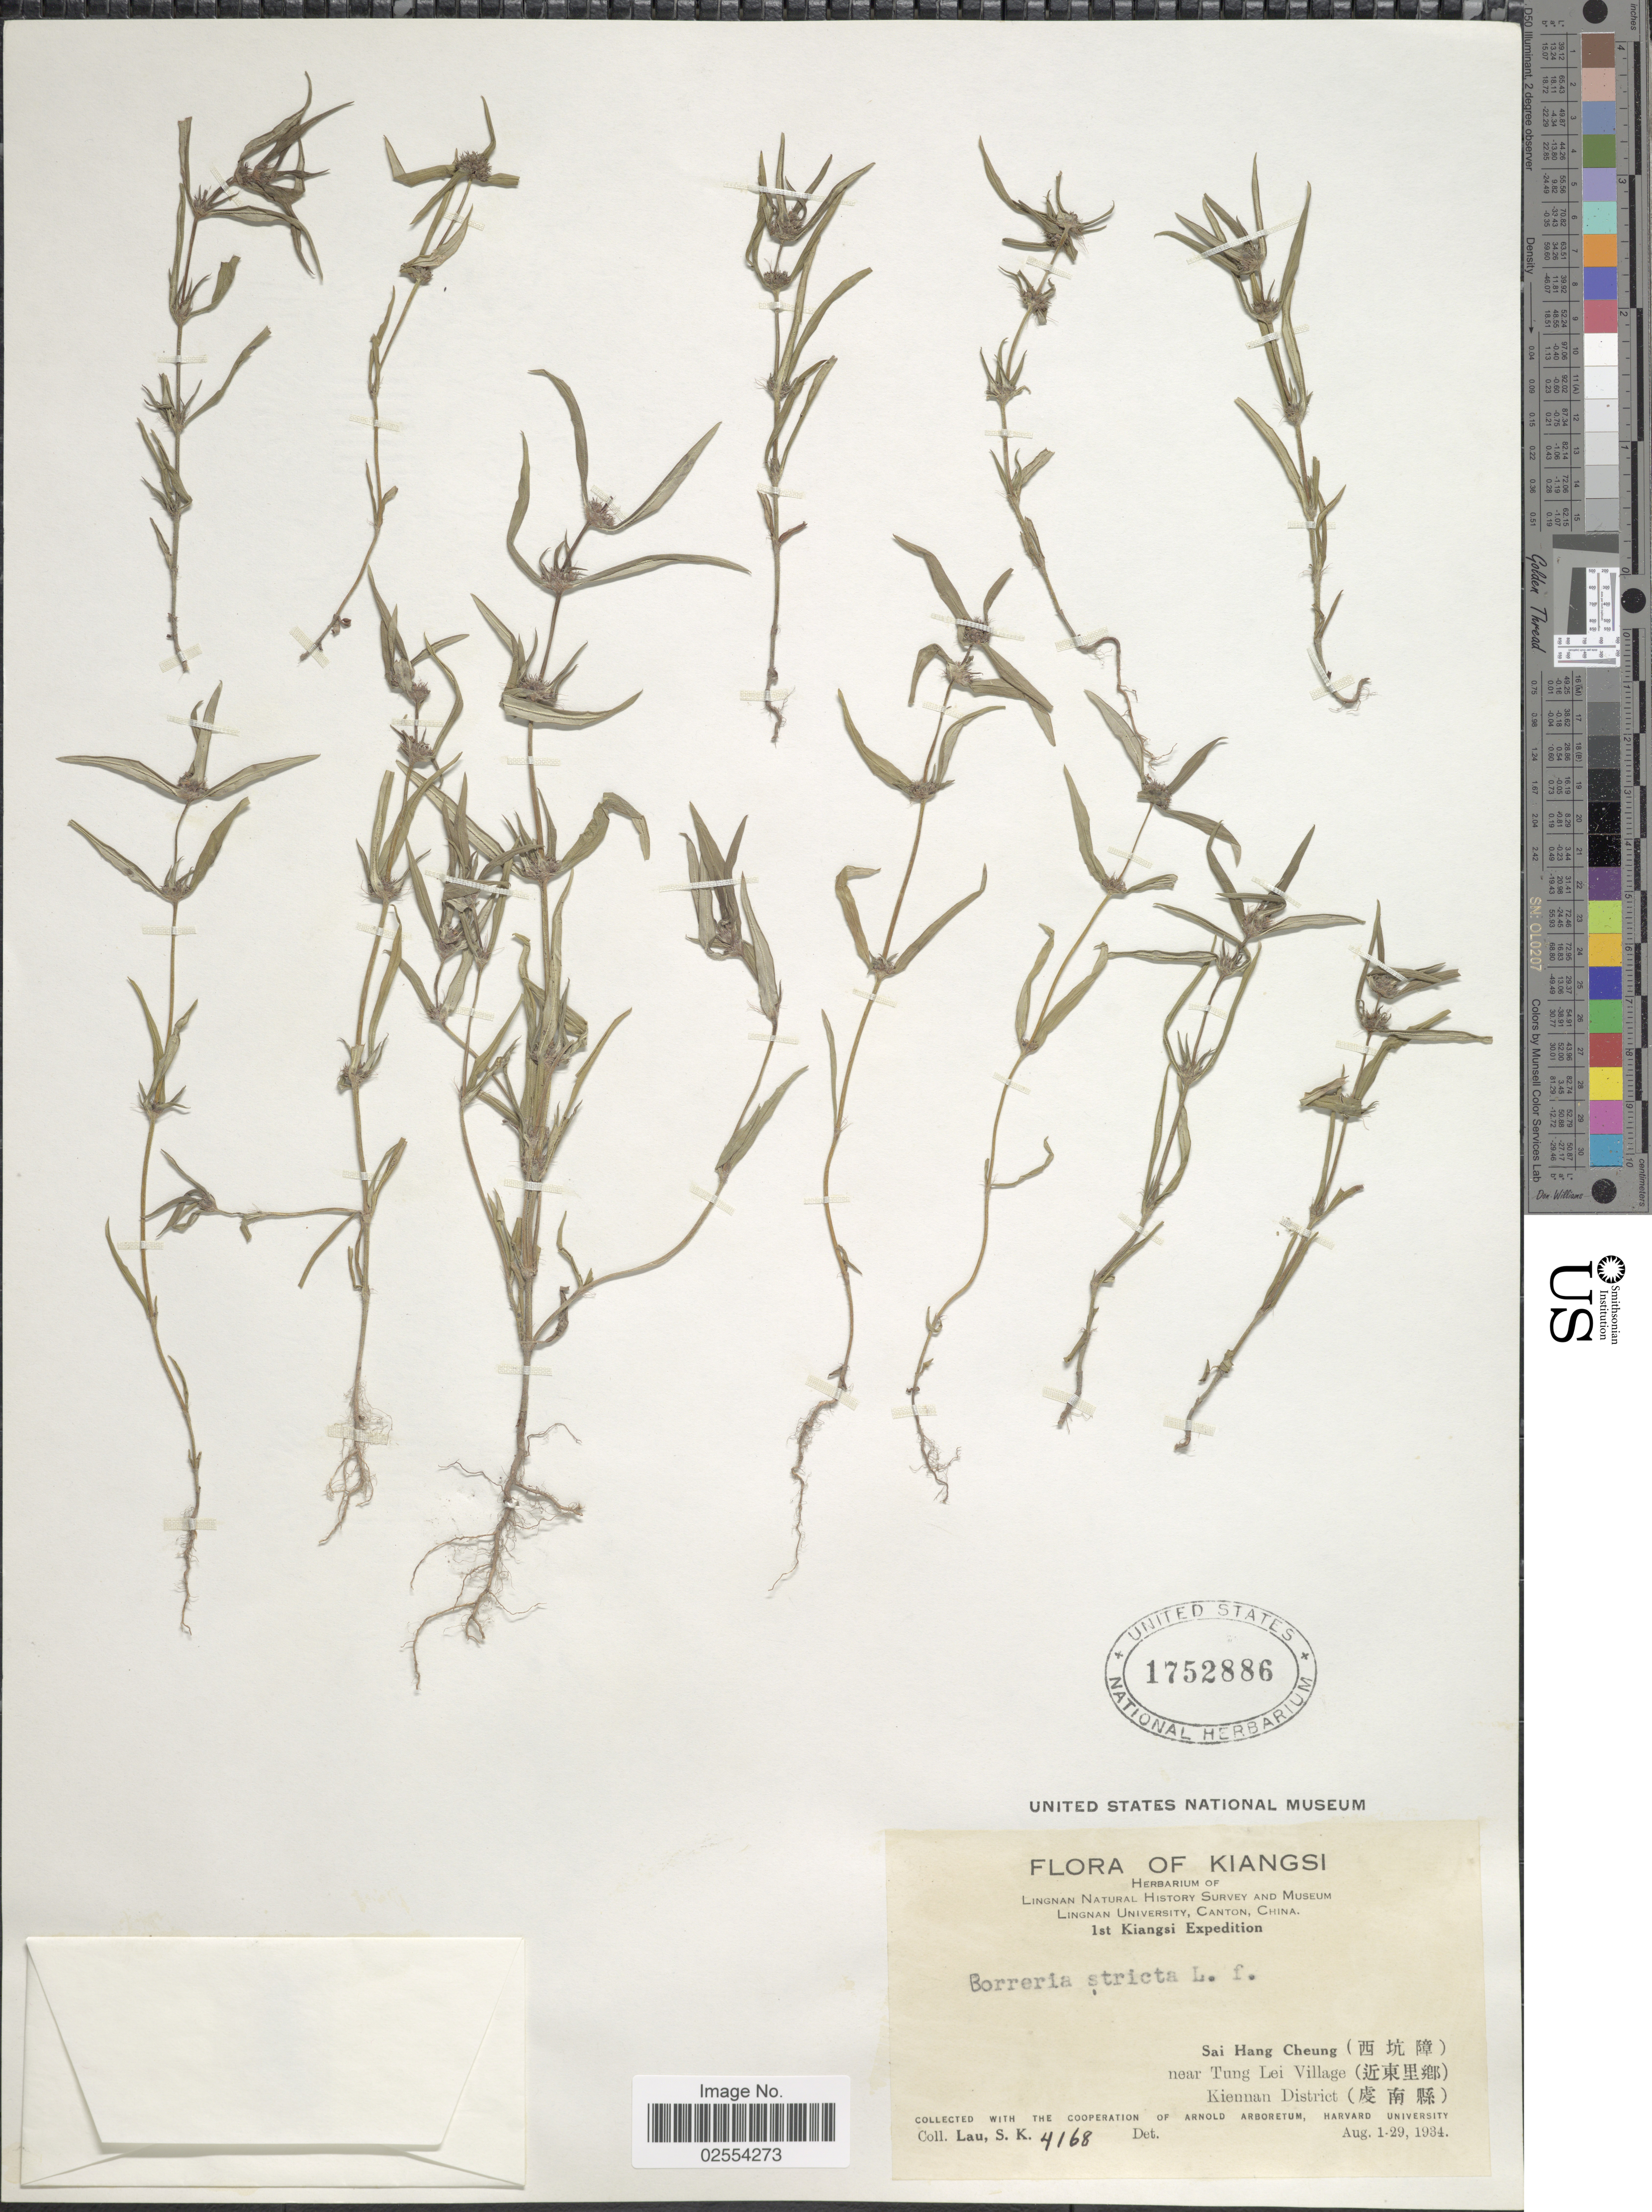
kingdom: Plantae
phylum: Tracheophyta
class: Magnoliopsida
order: Gentianales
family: Rubiaceae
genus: Spermacoce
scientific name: Spermacoce stricta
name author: L. f.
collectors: S. K. Lau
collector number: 4168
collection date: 1934-08-01/1934-08-29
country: China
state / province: Jiangxi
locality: Kiangsi, Sai Hang Cheung (X) near Tung Lei Village (X) Kiennan District (X)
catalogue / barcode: US 1752886